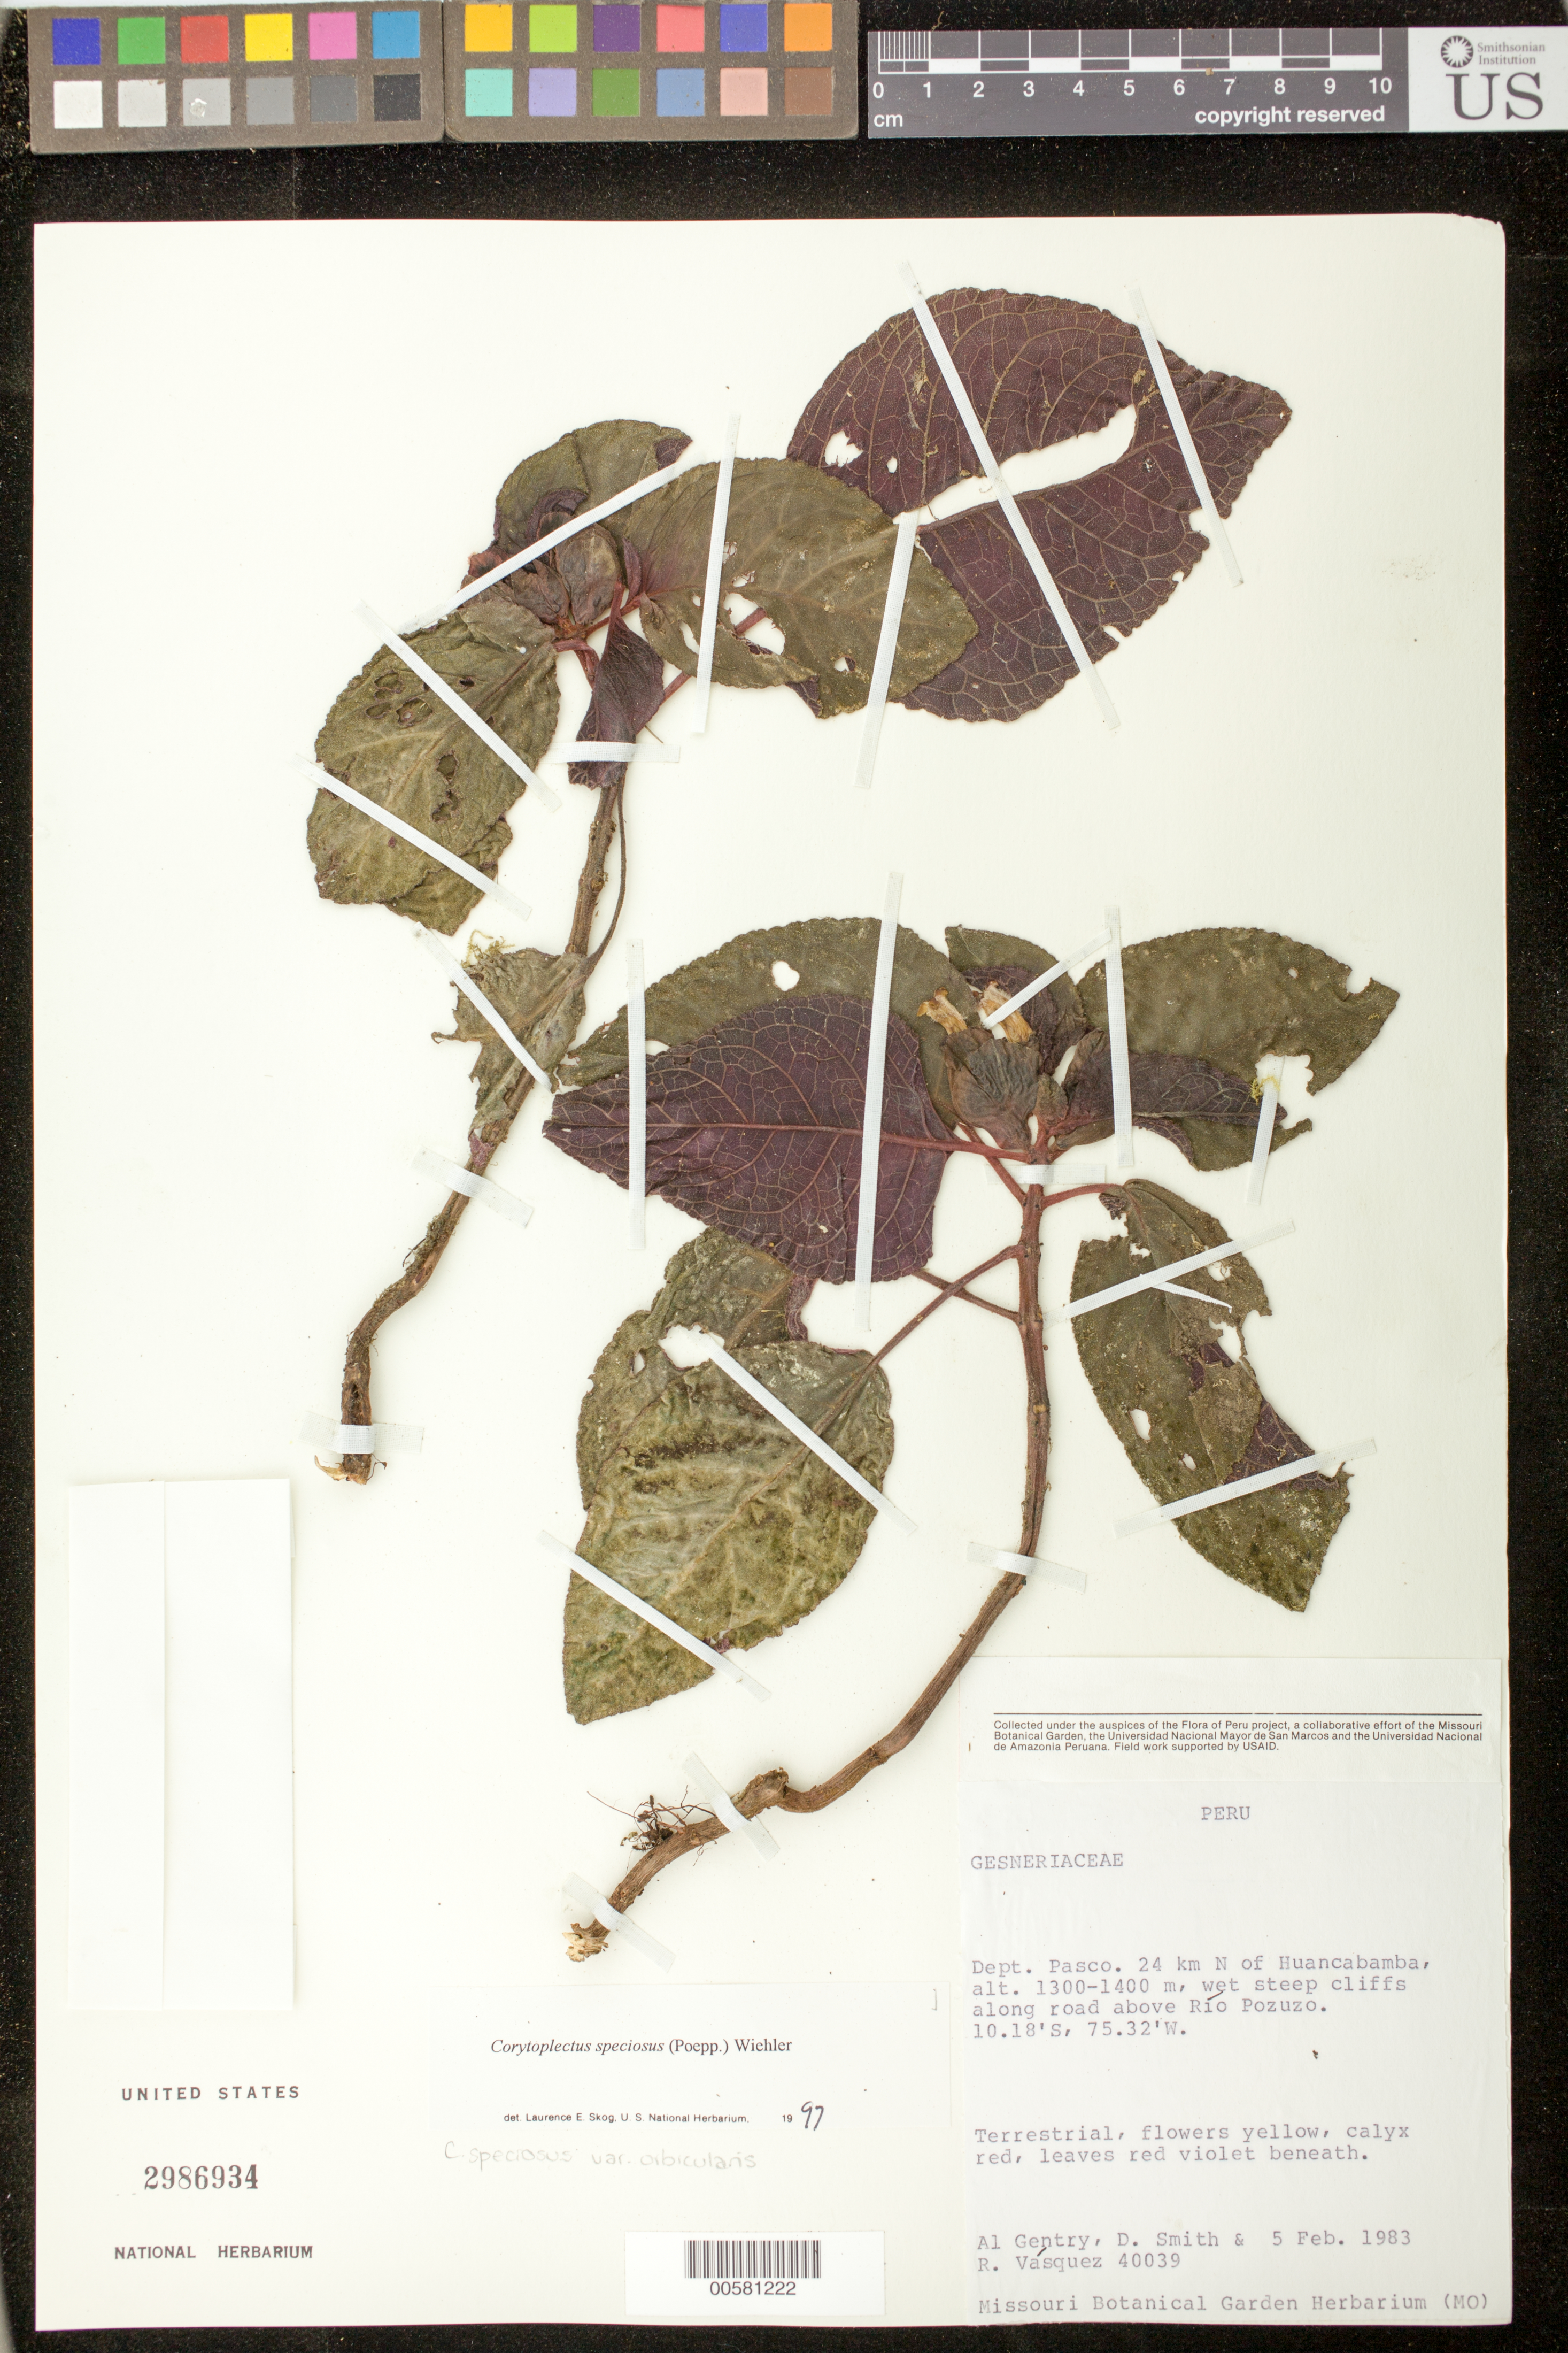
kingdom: Plantae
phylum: Tracheophyta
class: Magnoliopsida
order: Lamiales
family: Gesneriaceae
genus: Corytoplectus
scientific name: Corytoplectus speciosus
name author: (Poepp.) Wiehler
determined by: Skog, Laurence E.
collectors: A. H. Gentry, D. Smith & R. Vásquez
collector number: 40039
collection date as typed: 05 Feb 1983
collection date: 1983-02-05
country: Peru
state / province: Pasco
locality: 24 km N of Huancabamba, along road above Río Pozuzo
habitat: Wet steep cliffs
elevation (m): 1300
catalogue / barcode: US 2986934